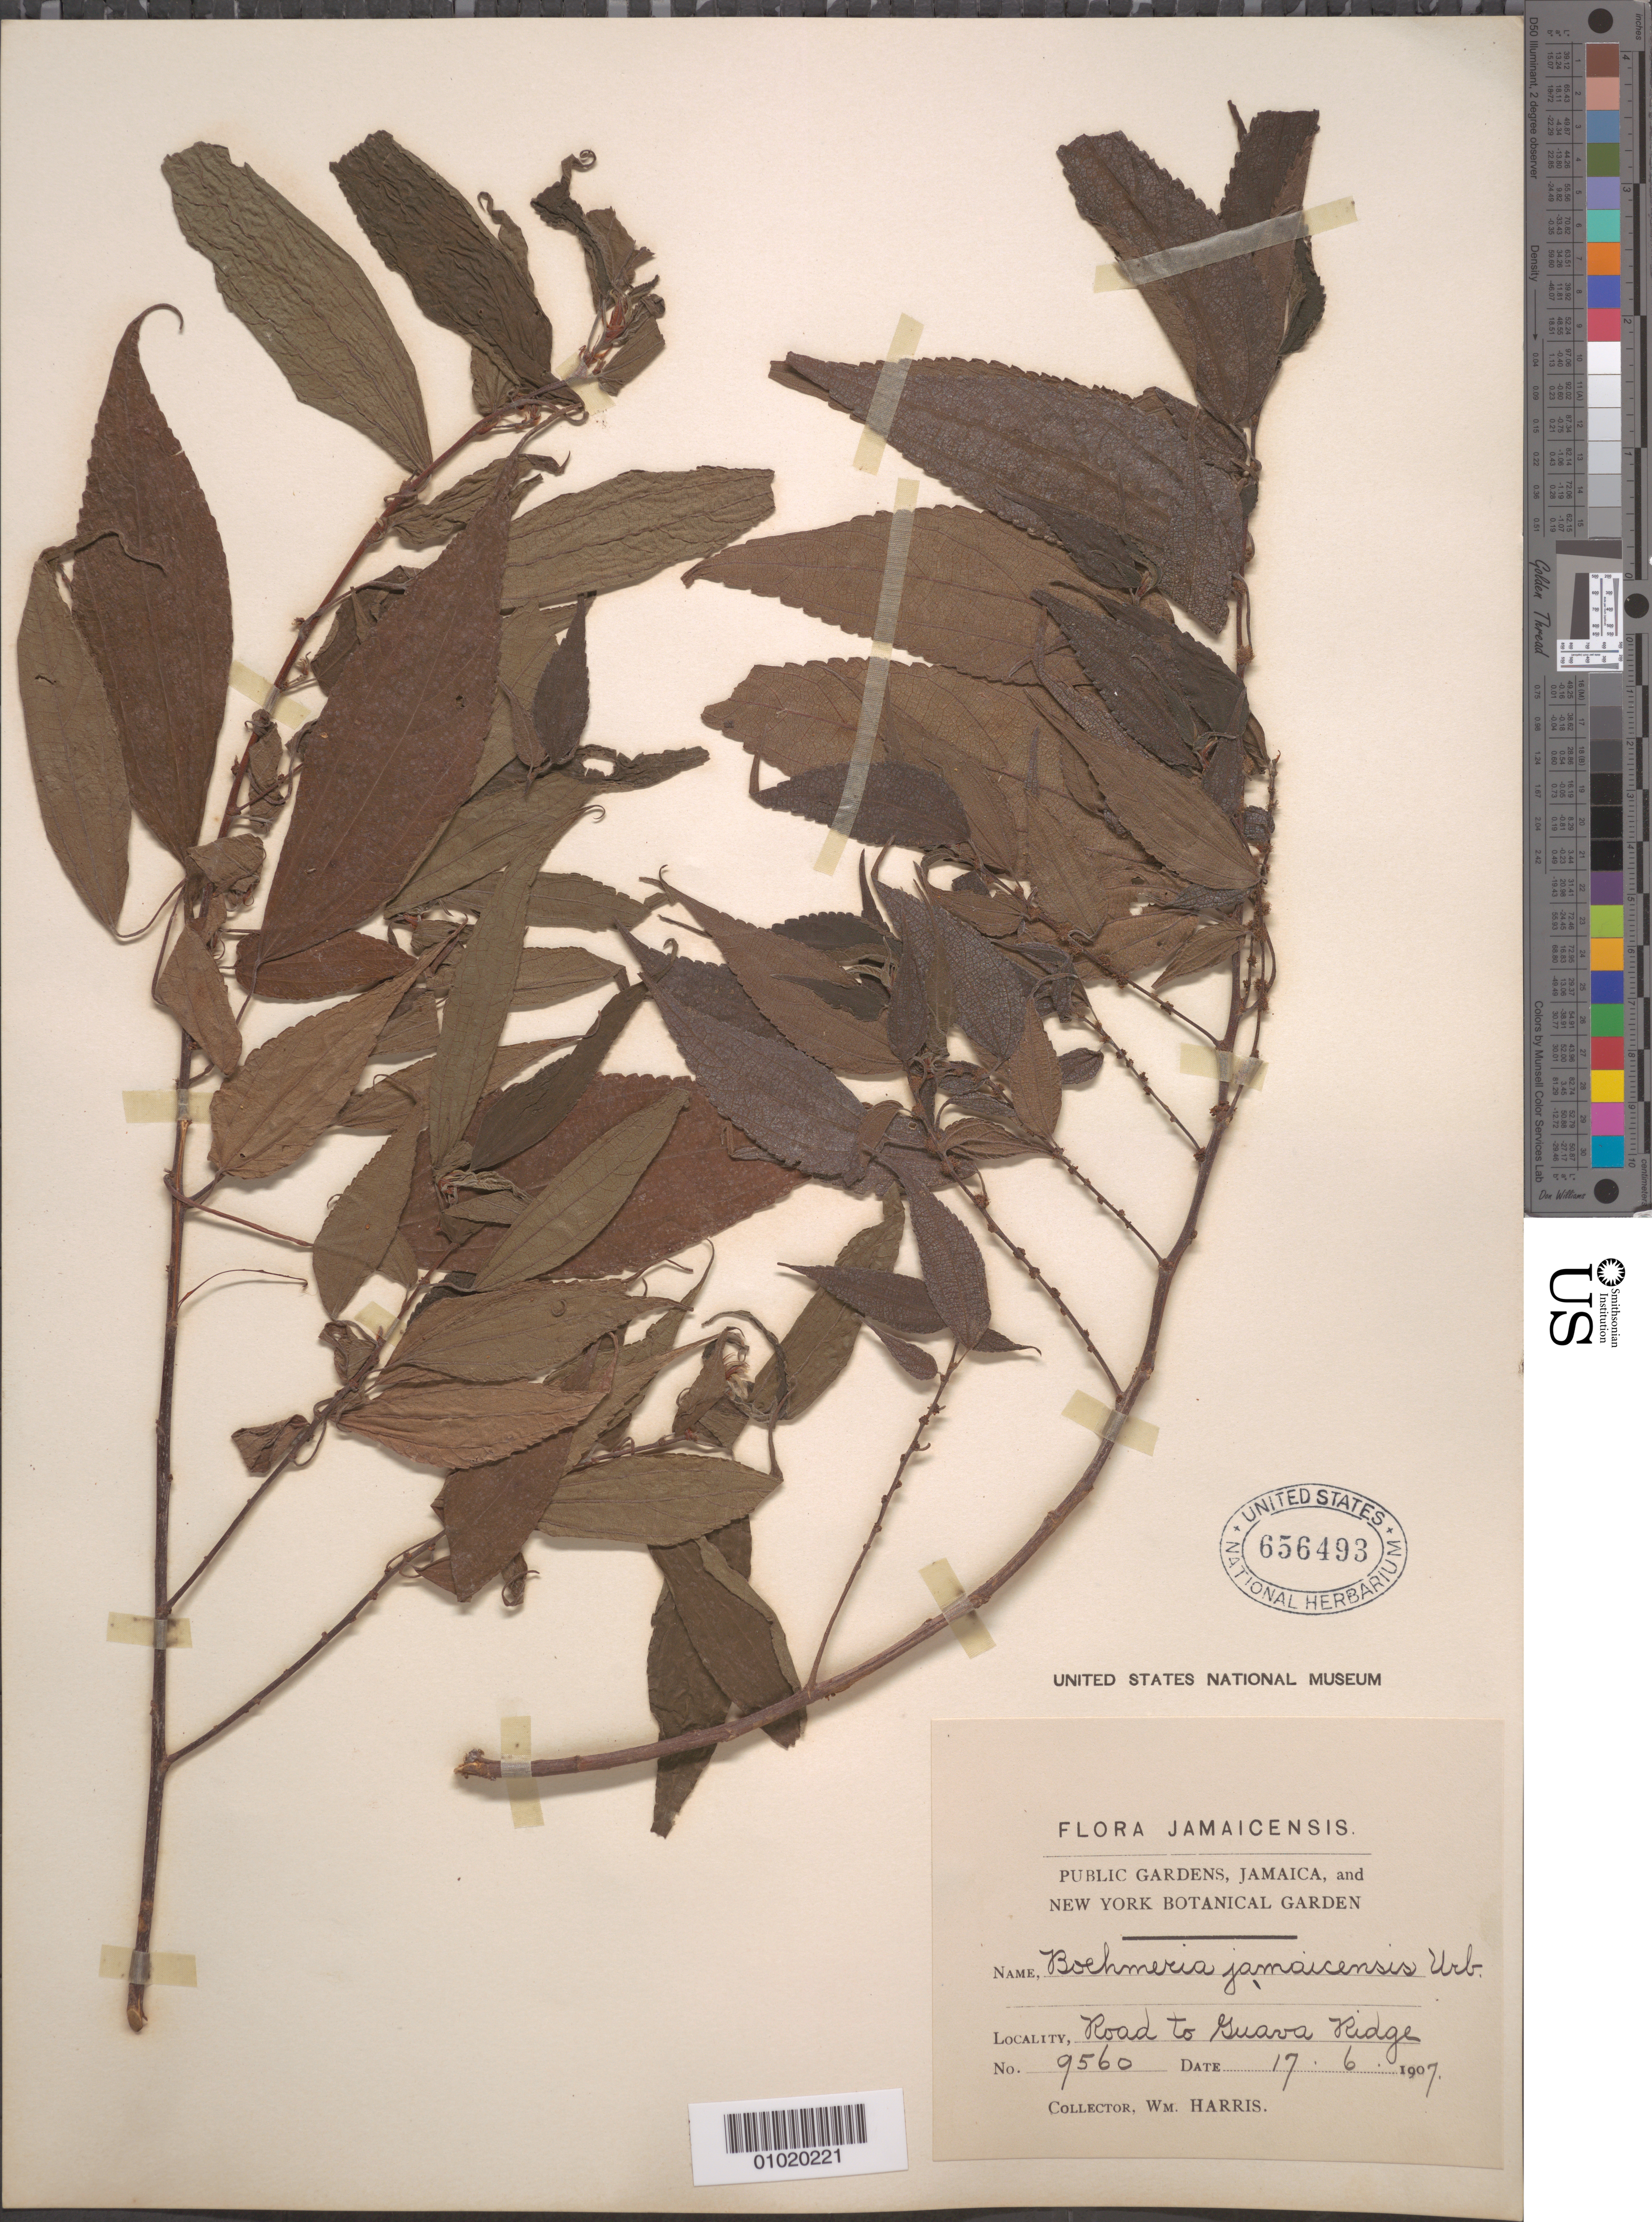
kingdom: Plantae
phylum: Tracheophyta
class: Magnoliopsida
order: Rosales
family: Urticaceae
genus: Boehmeria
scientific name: Boehmeria jamaicensis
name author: Urb.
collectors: W. Harris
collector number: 9560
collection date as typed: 17 Jun 1907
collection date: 1907-06-17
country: Jamaica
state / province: Saint Andrew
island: Jamaica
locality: road to Guava Ridge.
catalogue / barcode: US 656493